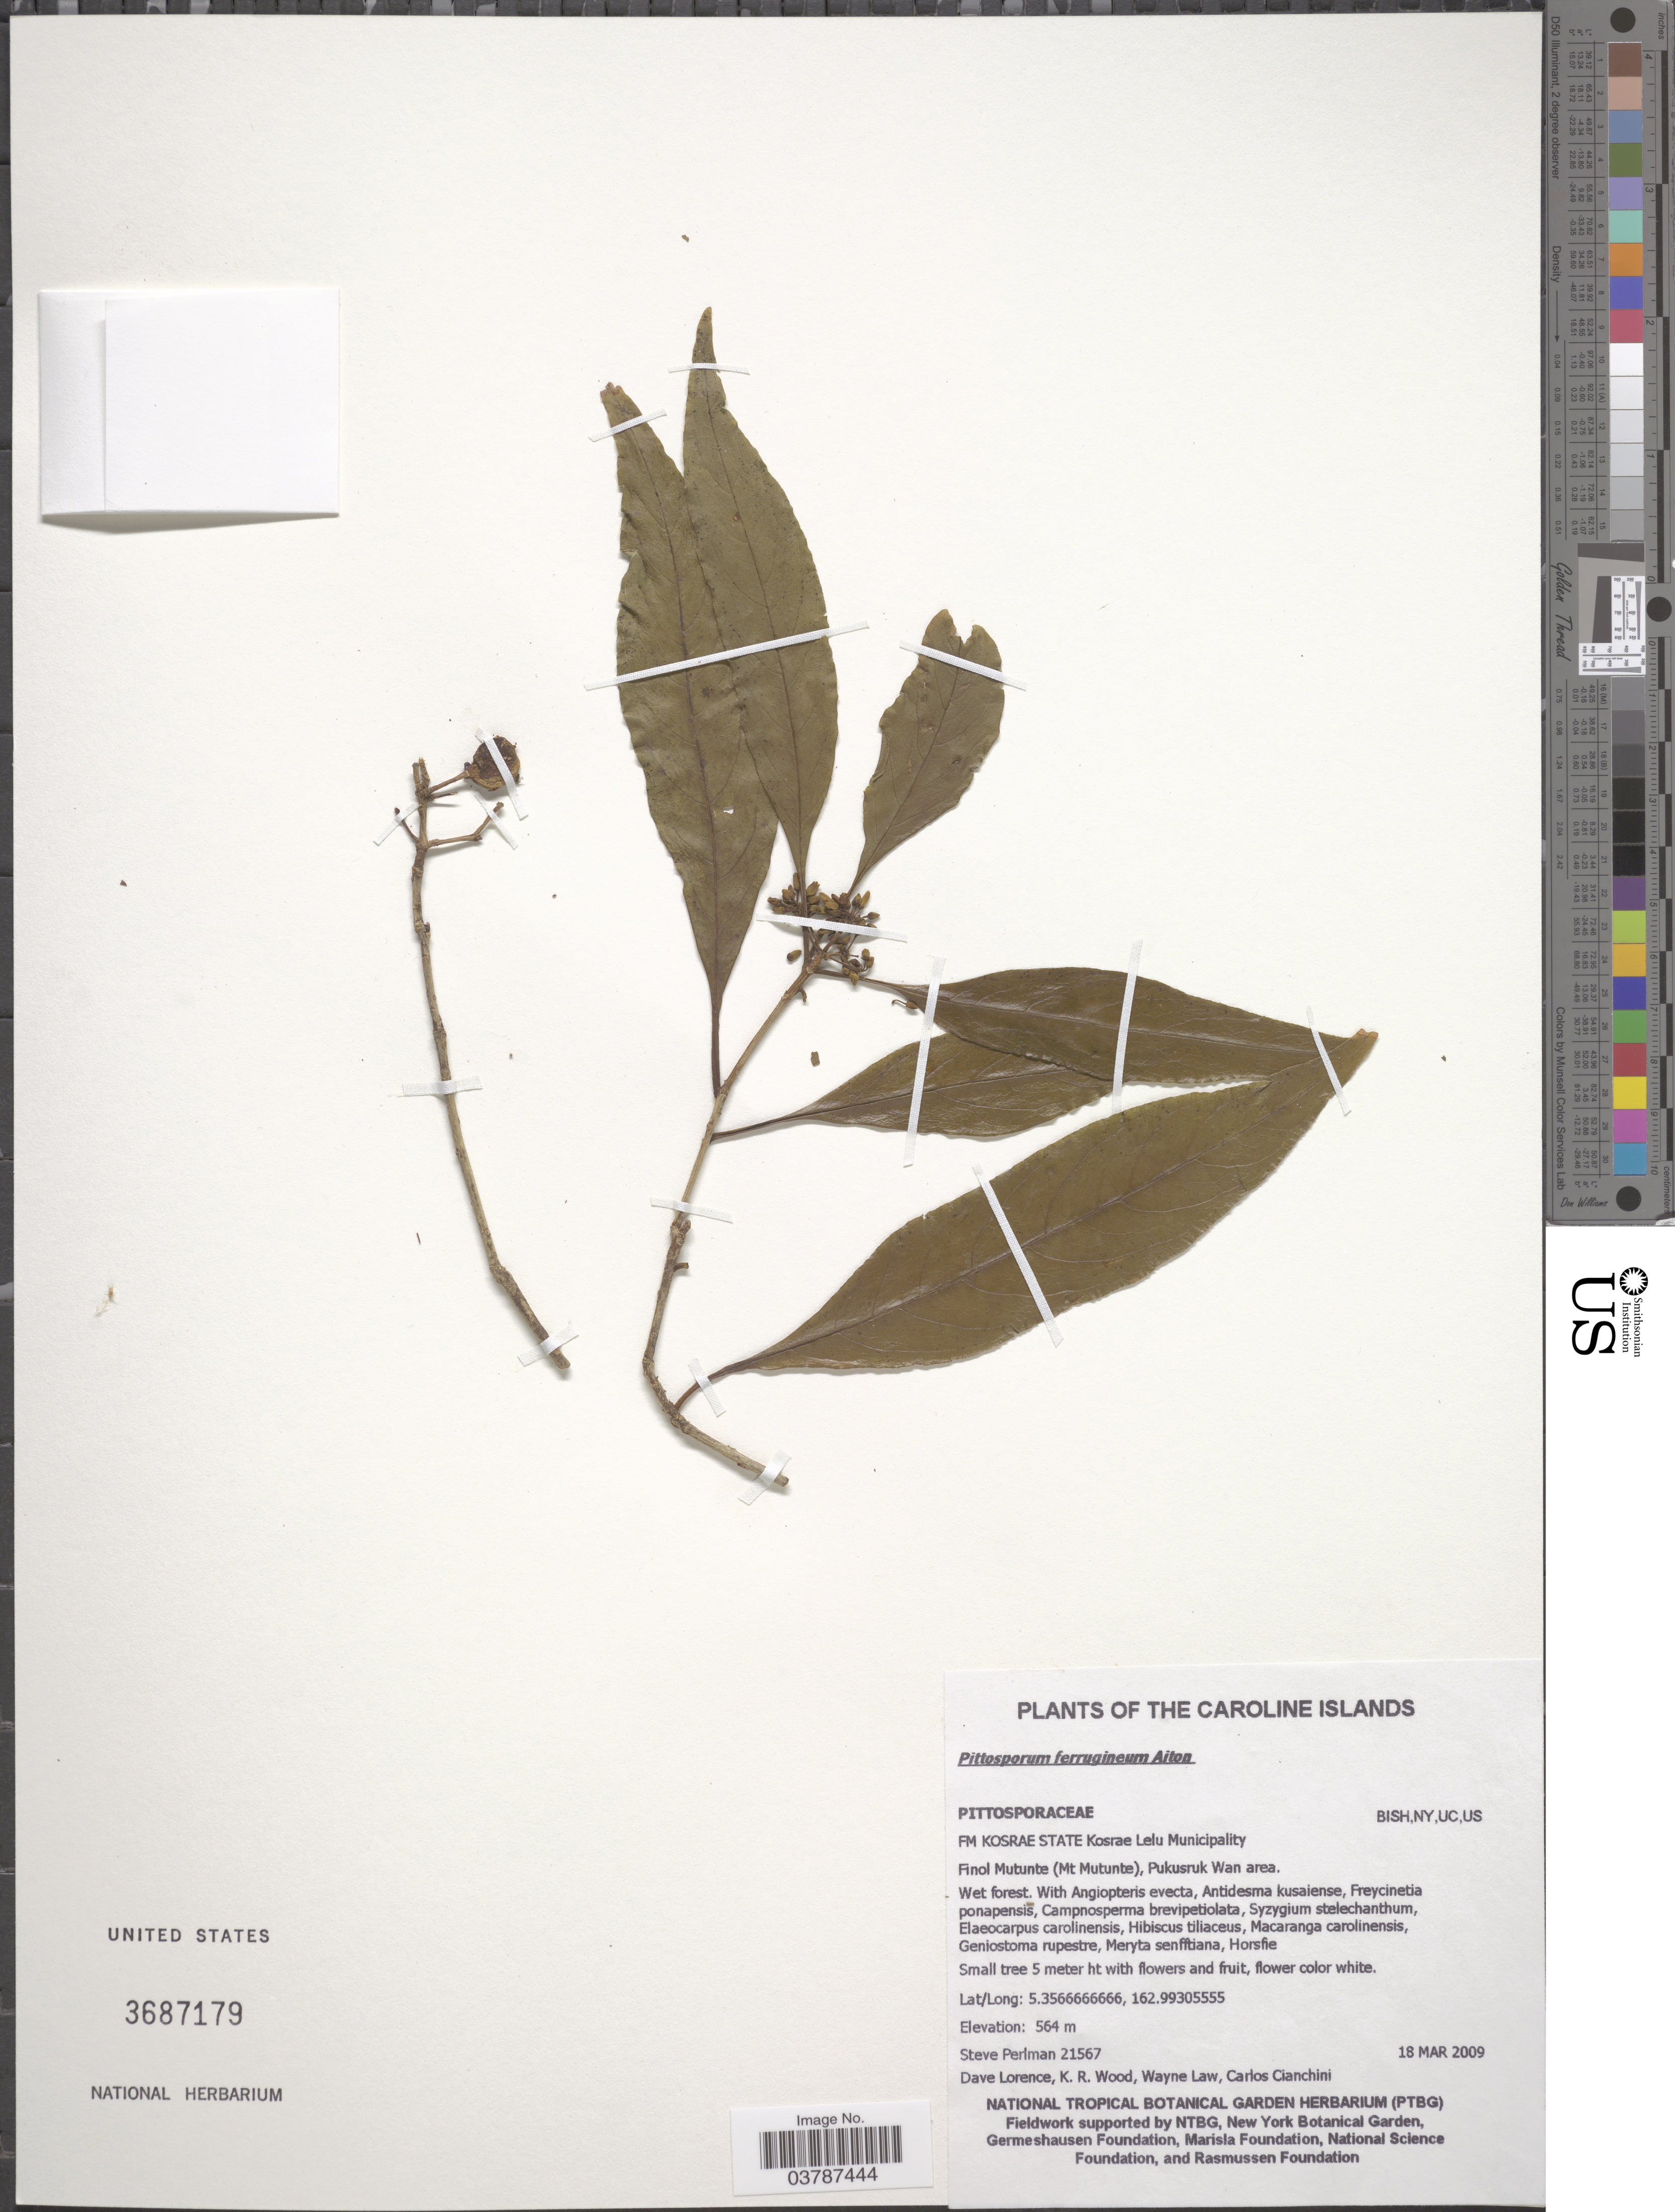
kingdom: Plantae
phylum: Tracheophyta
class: Magnoliopsida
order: Apiales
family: Pittosporaceae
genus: Pittosporum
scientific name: Pittosporum ferrugineum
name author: Dryand. ex Aiton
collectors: S. Perlman, D. Lorence, K. R. Wood, W. Law & C. Cianchini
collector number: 21567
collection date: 2009-03-18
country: Micronesia, Federated States of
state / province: Kosrae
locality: The Caroline Islands. FM Kosrae State Kosrae Lelu Municipality. Finol Mutunte (Mt Mutunte), Pukusruk Wan area.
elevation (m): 564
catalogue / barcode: US 3687179